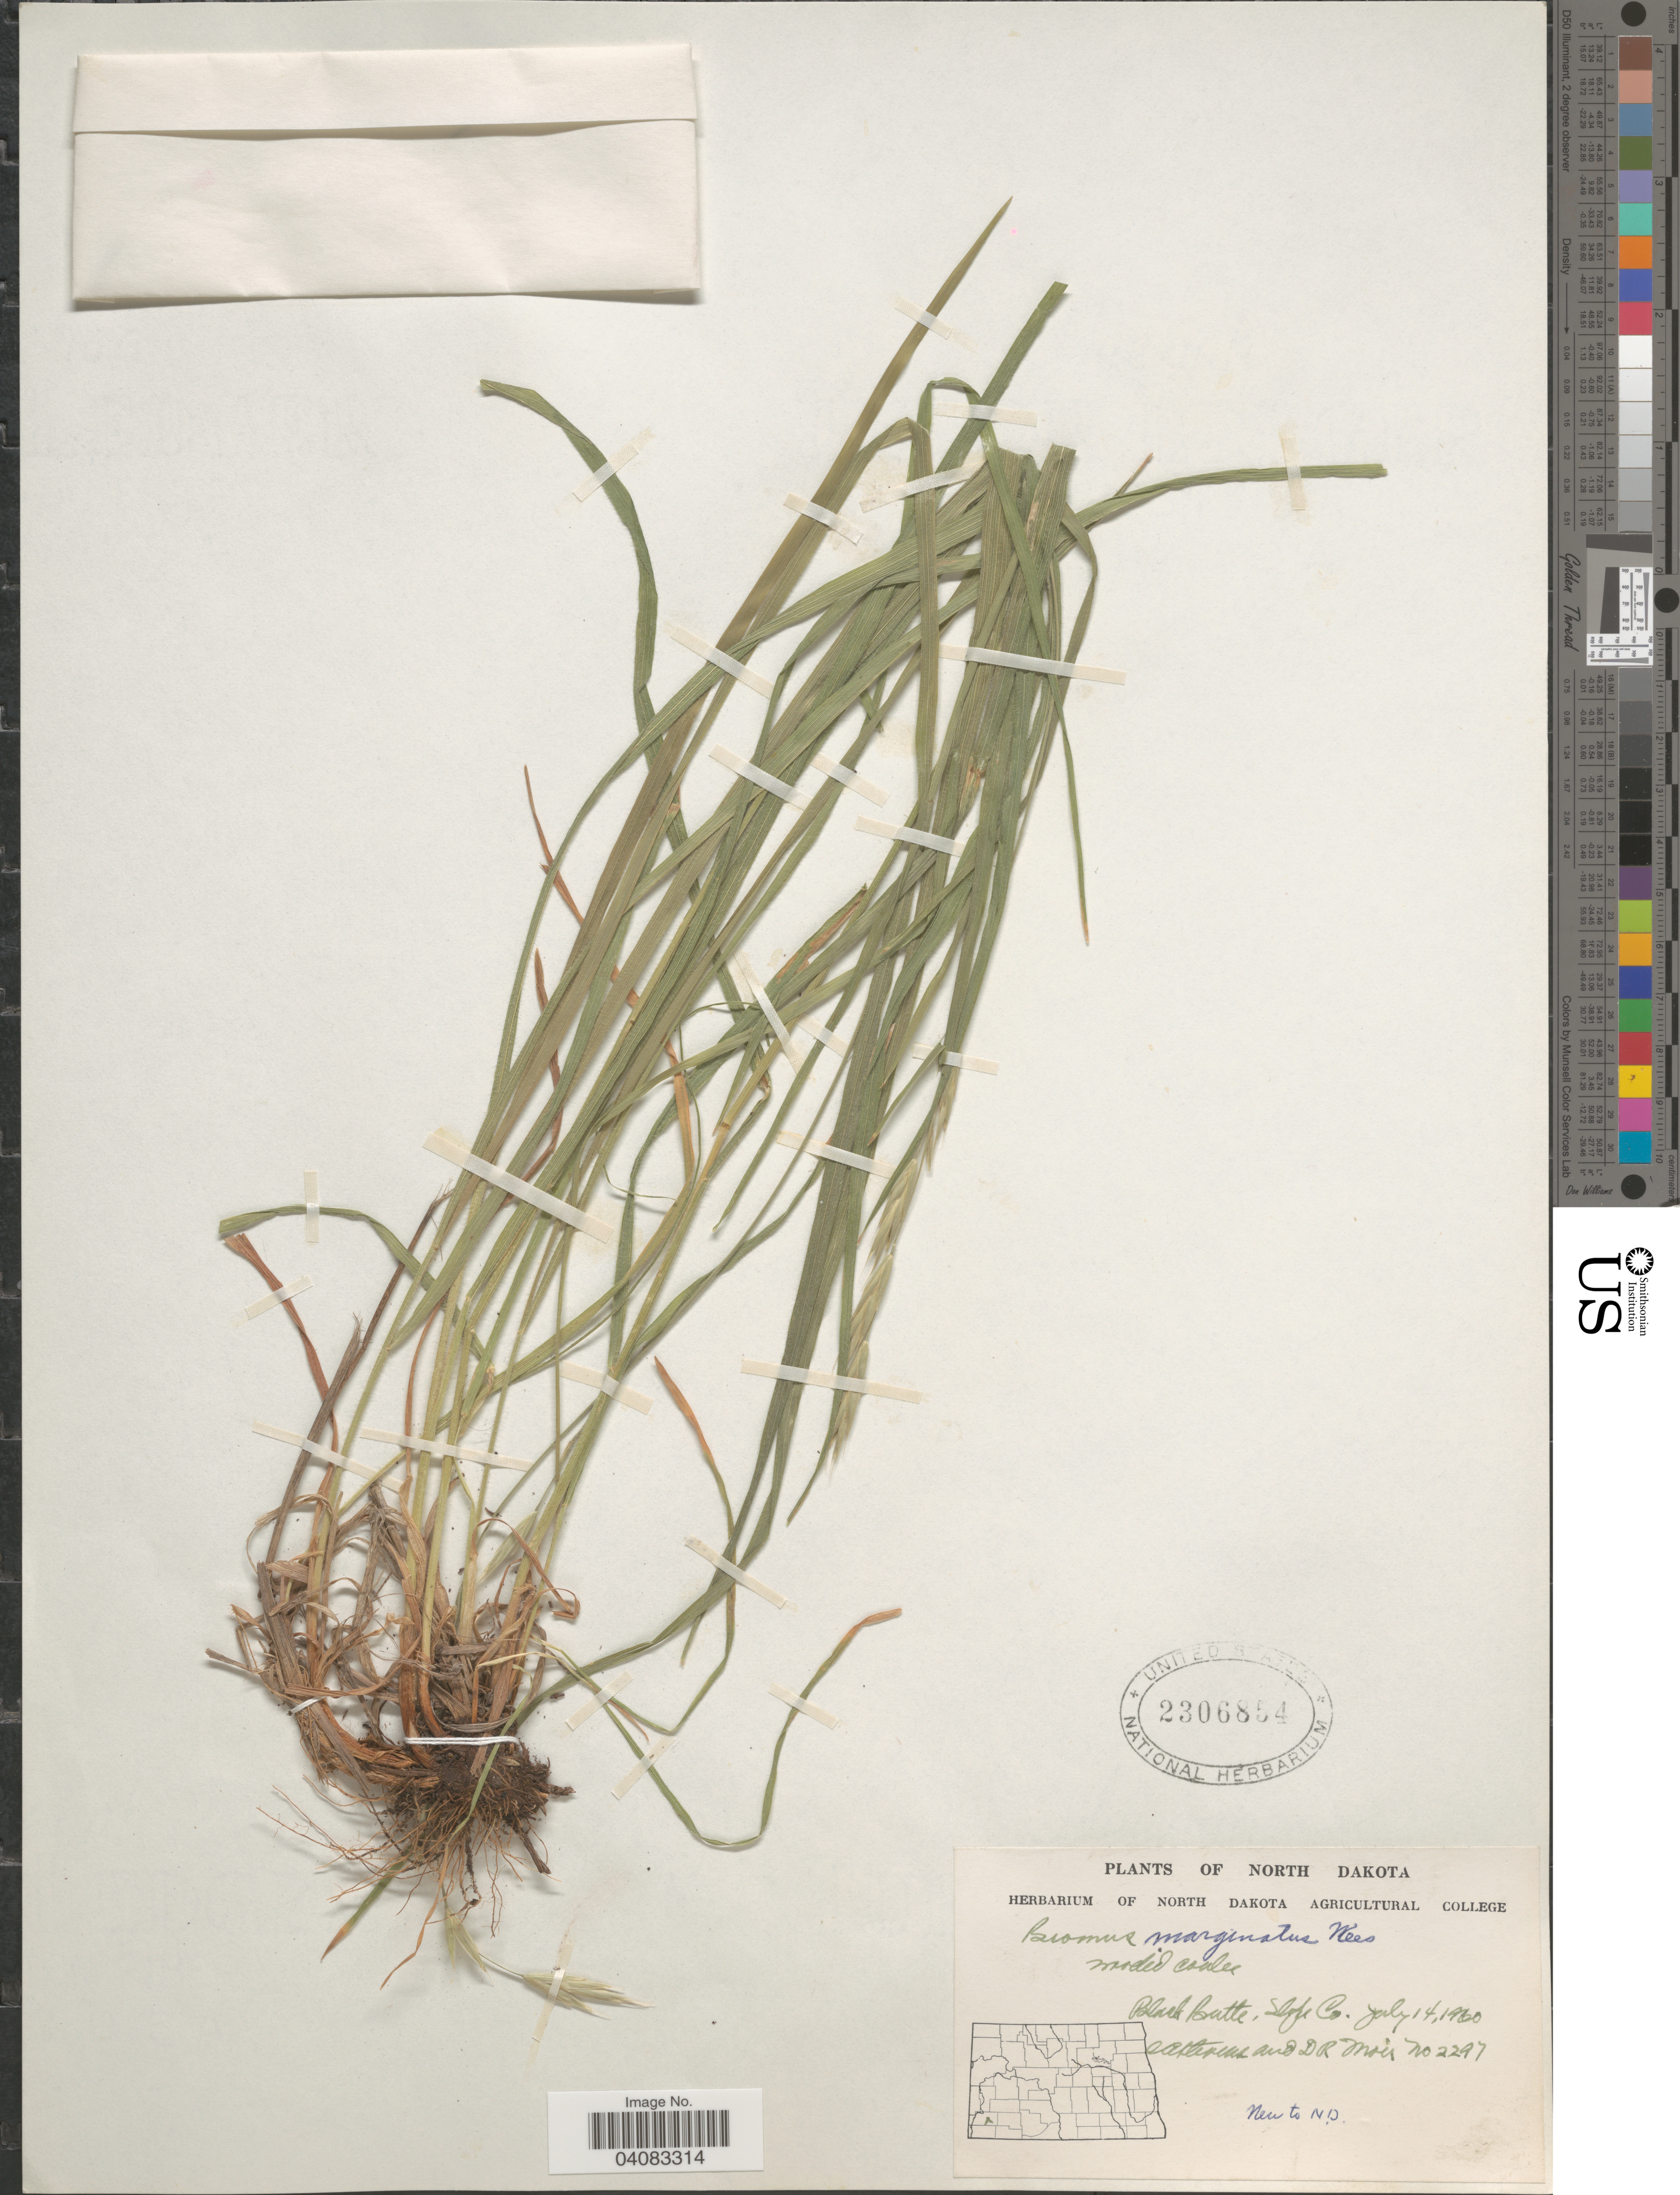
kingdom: Plantae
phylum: Tracheophyta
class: Liliopsida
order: Poales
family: Poaceae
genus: Bromus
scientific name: Bromus marginatus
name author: Nees ex Steud.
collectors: O. A. Stevens & D. Moir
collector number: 2297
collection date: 1960-07-14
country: United States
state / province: North Dakota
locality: Black Butte, Slope Co.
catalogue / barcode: US 2306854